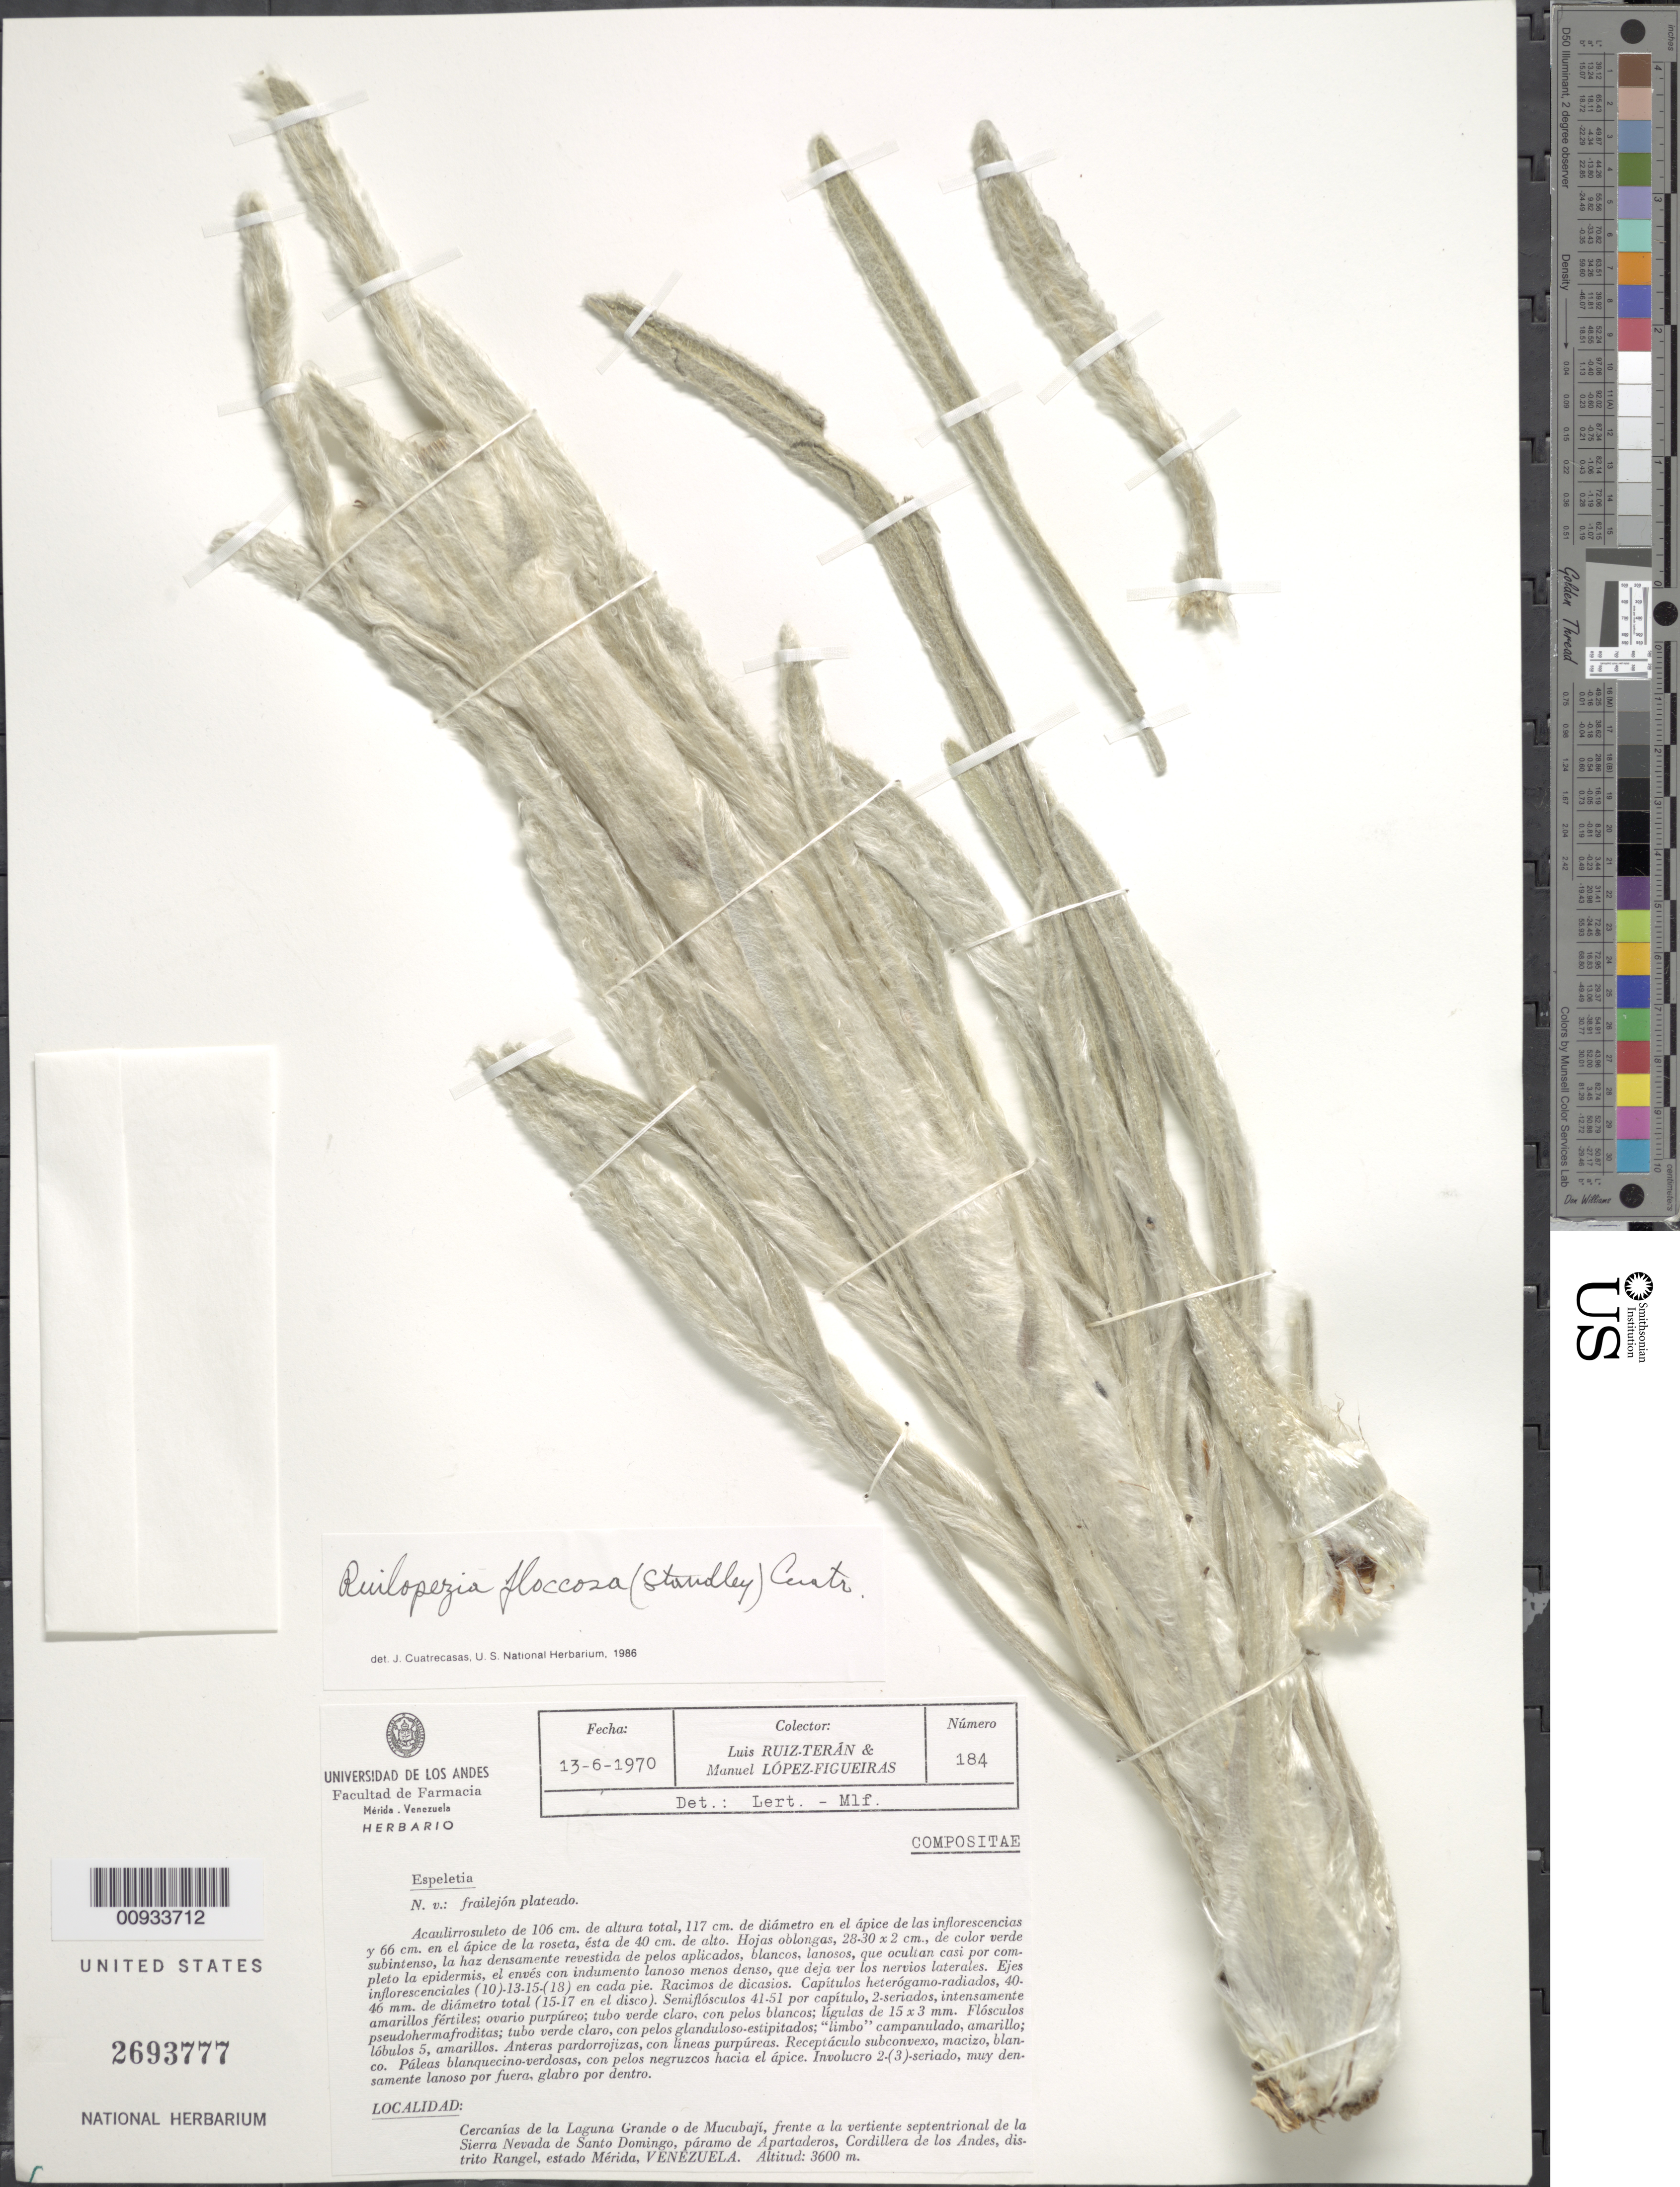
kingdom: Plantae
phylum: Tracheophyta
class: Magnoliopsida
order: Asterales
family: Asteraceae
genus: Ruilopezia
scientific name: Ruilopezia floccosa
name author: (Standl.) Cuatrec.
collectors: L. Teran & M. López Figueiras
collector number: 184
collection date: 1970-06-13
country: Venezuela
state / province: Mérida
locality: Cercanias de la Laguna Grande o de Mucubaji, frente a la vertiente septentrional de la Sierra Nevada de Santo Domingo, paramo de Apartaderos, Cordillera de Los Andes, Distrito Rangel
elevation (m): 3600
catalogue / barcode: US 2693777